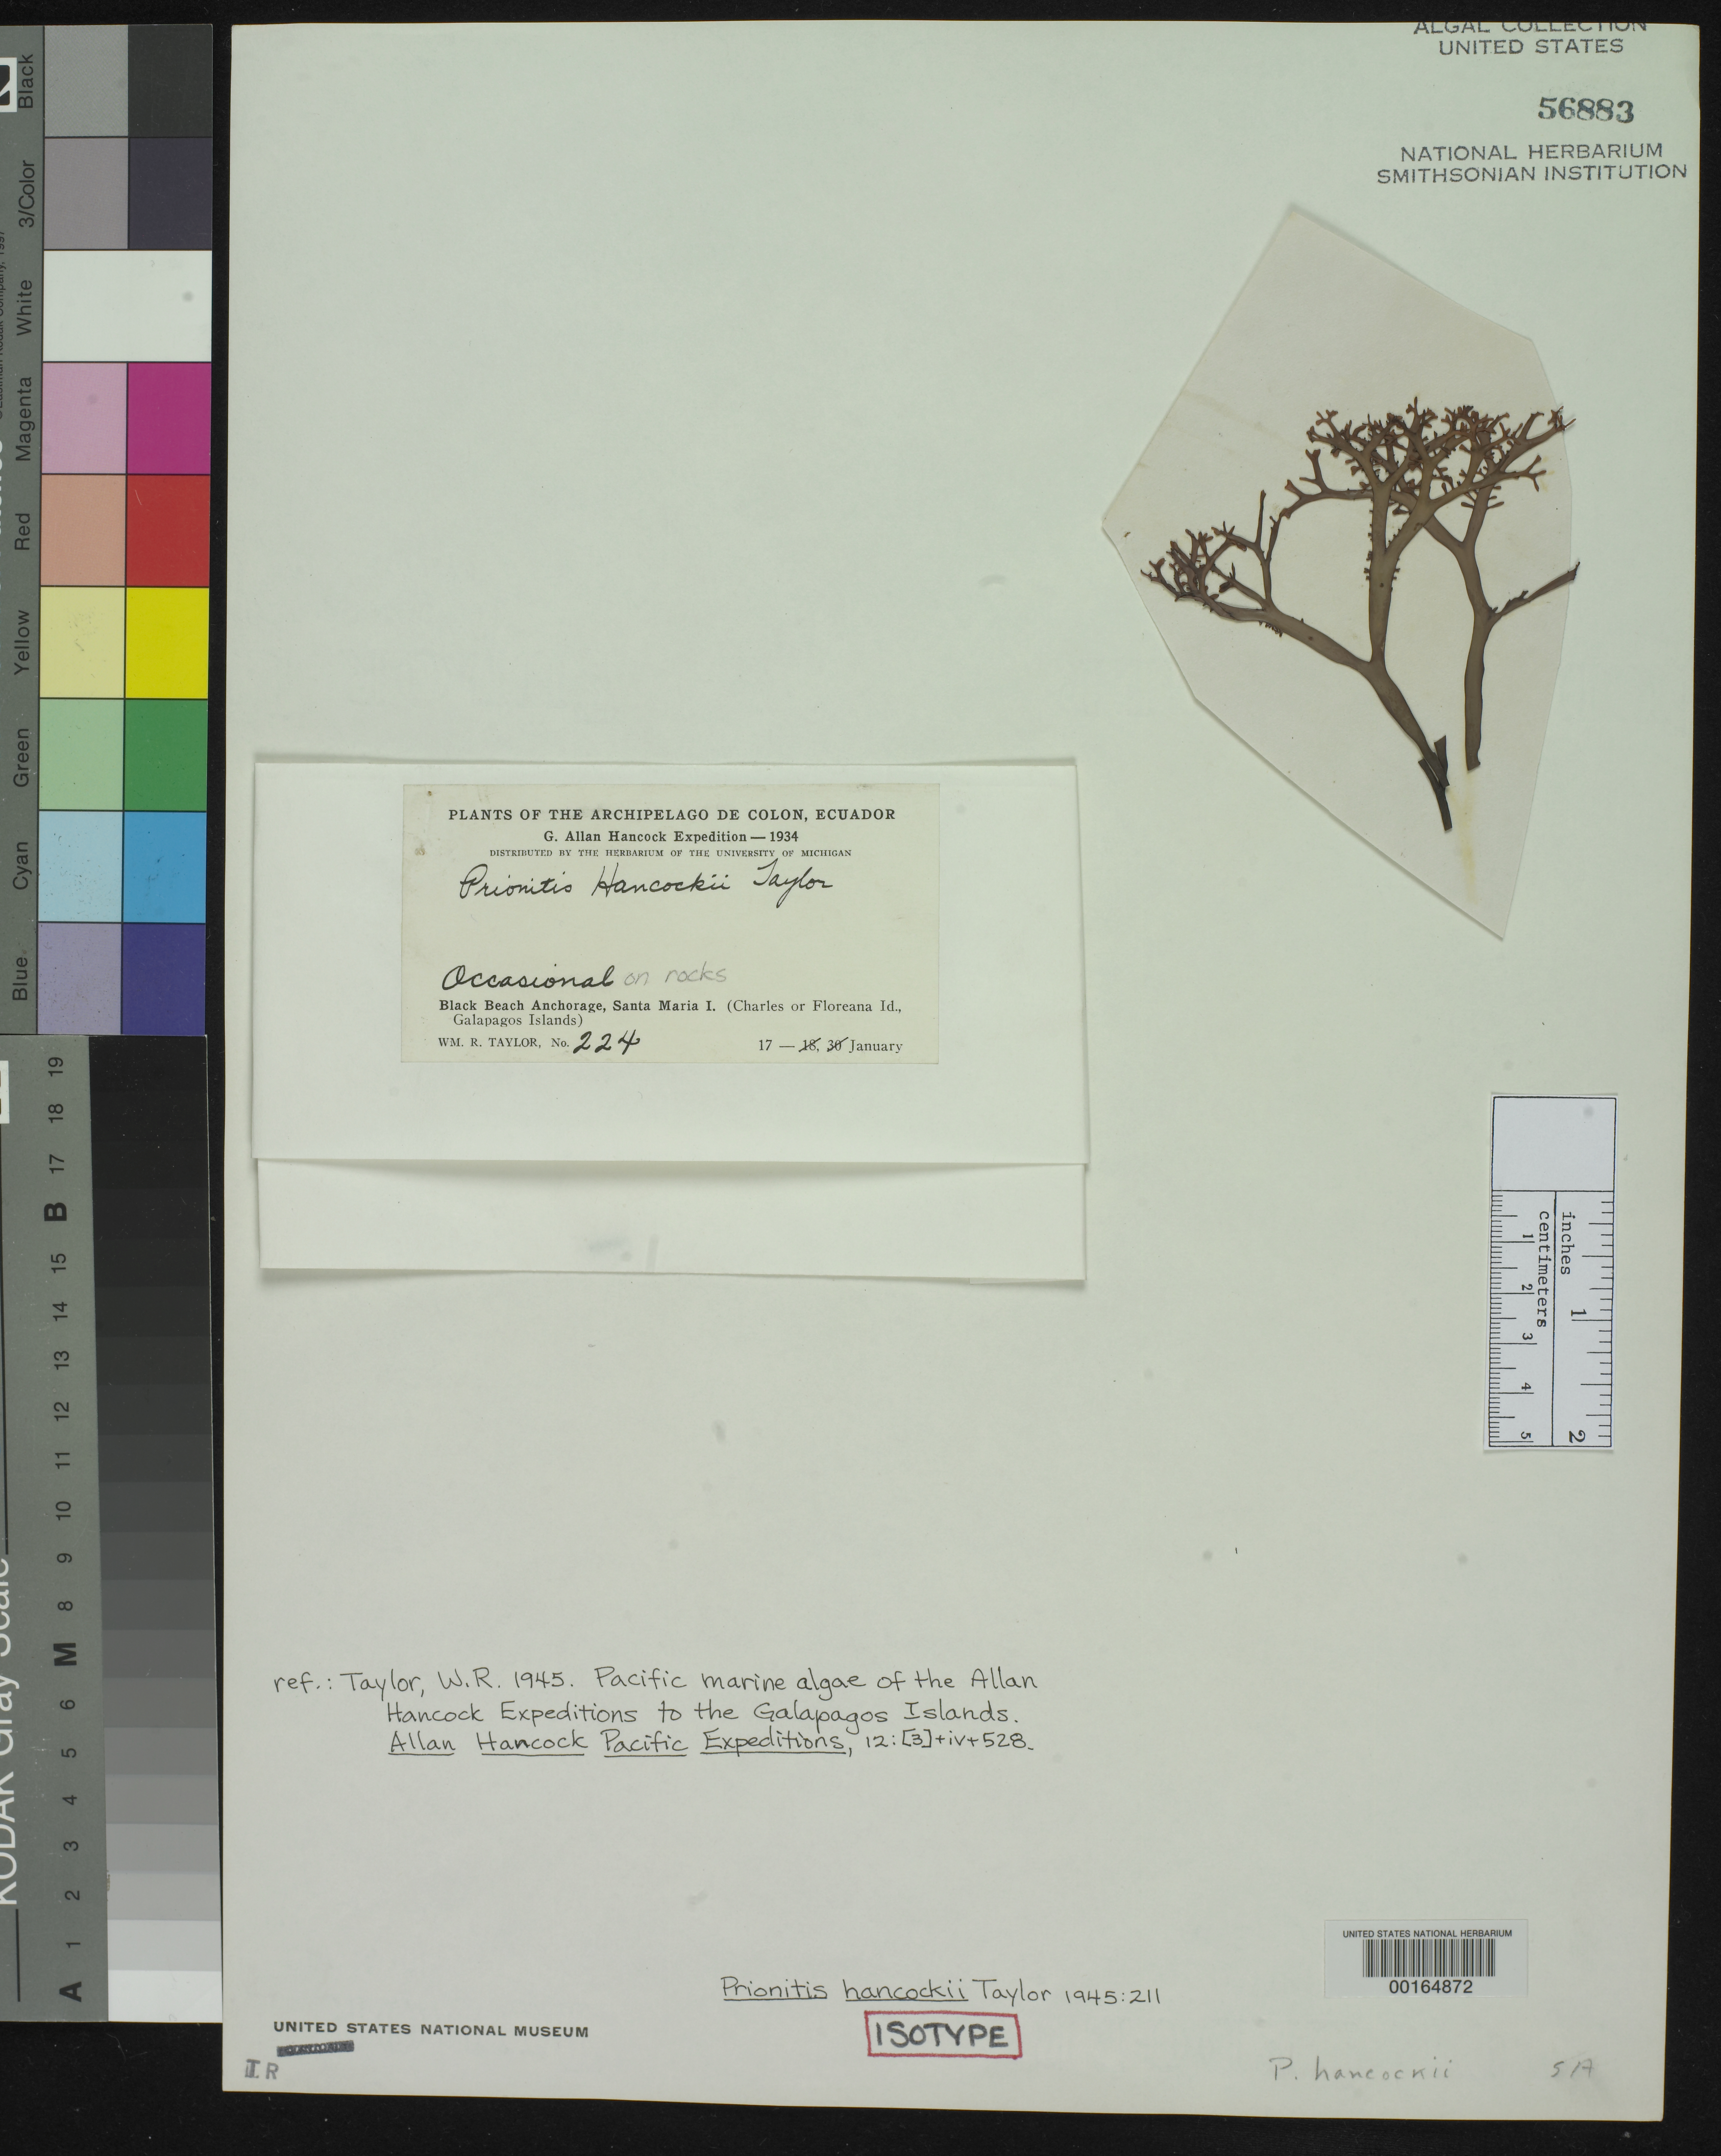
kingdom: Plantae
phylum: Rhodophyta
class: Florideophyceae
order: Cryptonemiales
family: Cryptonemiaceae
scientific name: Prionitis hancockii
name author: W.R. Taylor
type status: Isotype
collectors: W. R. Taylor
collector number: WRT 34-224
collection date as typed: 17 Jan 1934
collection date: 1934-01-17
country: Ecuador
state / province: Colón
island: Floreana [Charles, Santa Maria]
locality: Black Beach Anchorage.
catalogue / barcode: US 56883